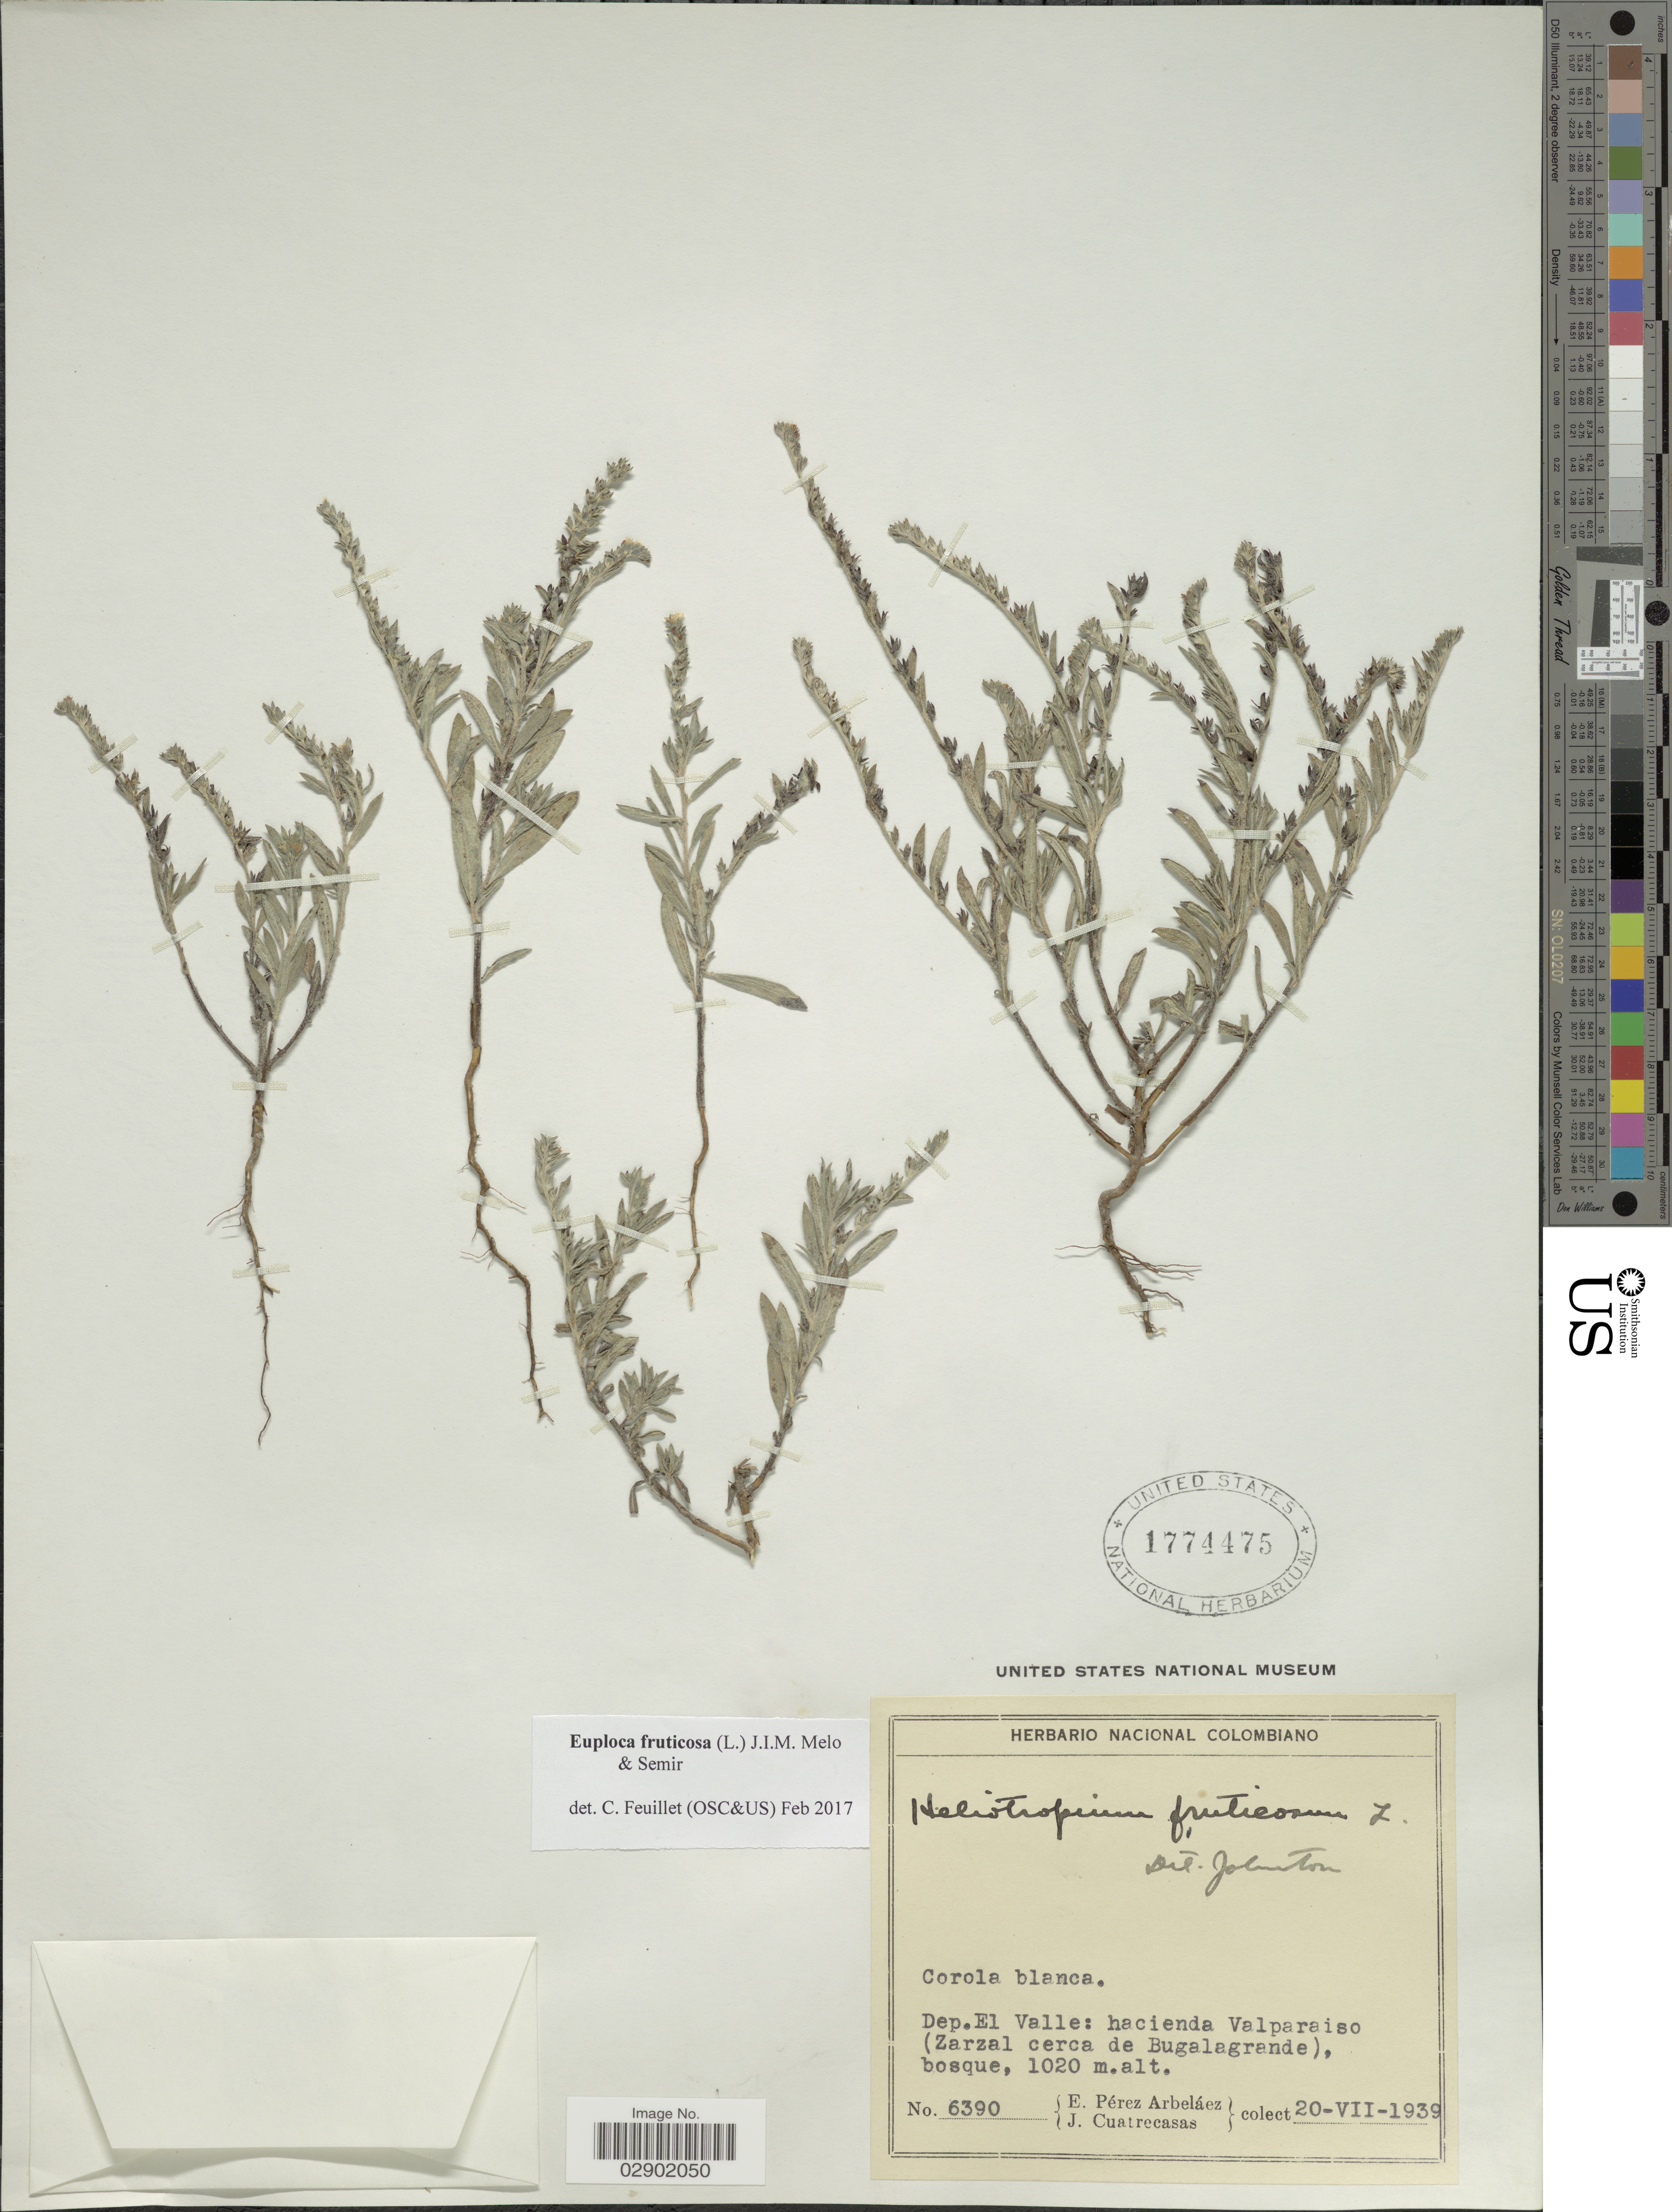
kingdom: Plantae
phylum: Tracheophyta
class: Magnoliopsida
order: Boraginales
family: Heliotropiaceae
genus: Euploca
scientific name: Euploca fruticosa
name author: (L.) J.I.M. Melo & Semir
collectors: E. Pérez Arbeláez & J. Cuatrecasas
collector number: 6390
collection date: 1939-07-20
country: Colombia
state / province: Valle del Cauca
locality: Dep. El valle: hacienda valparaiso (Zarzal cerca de Bugalagrande).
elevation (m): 1020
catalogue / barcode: US 1774475